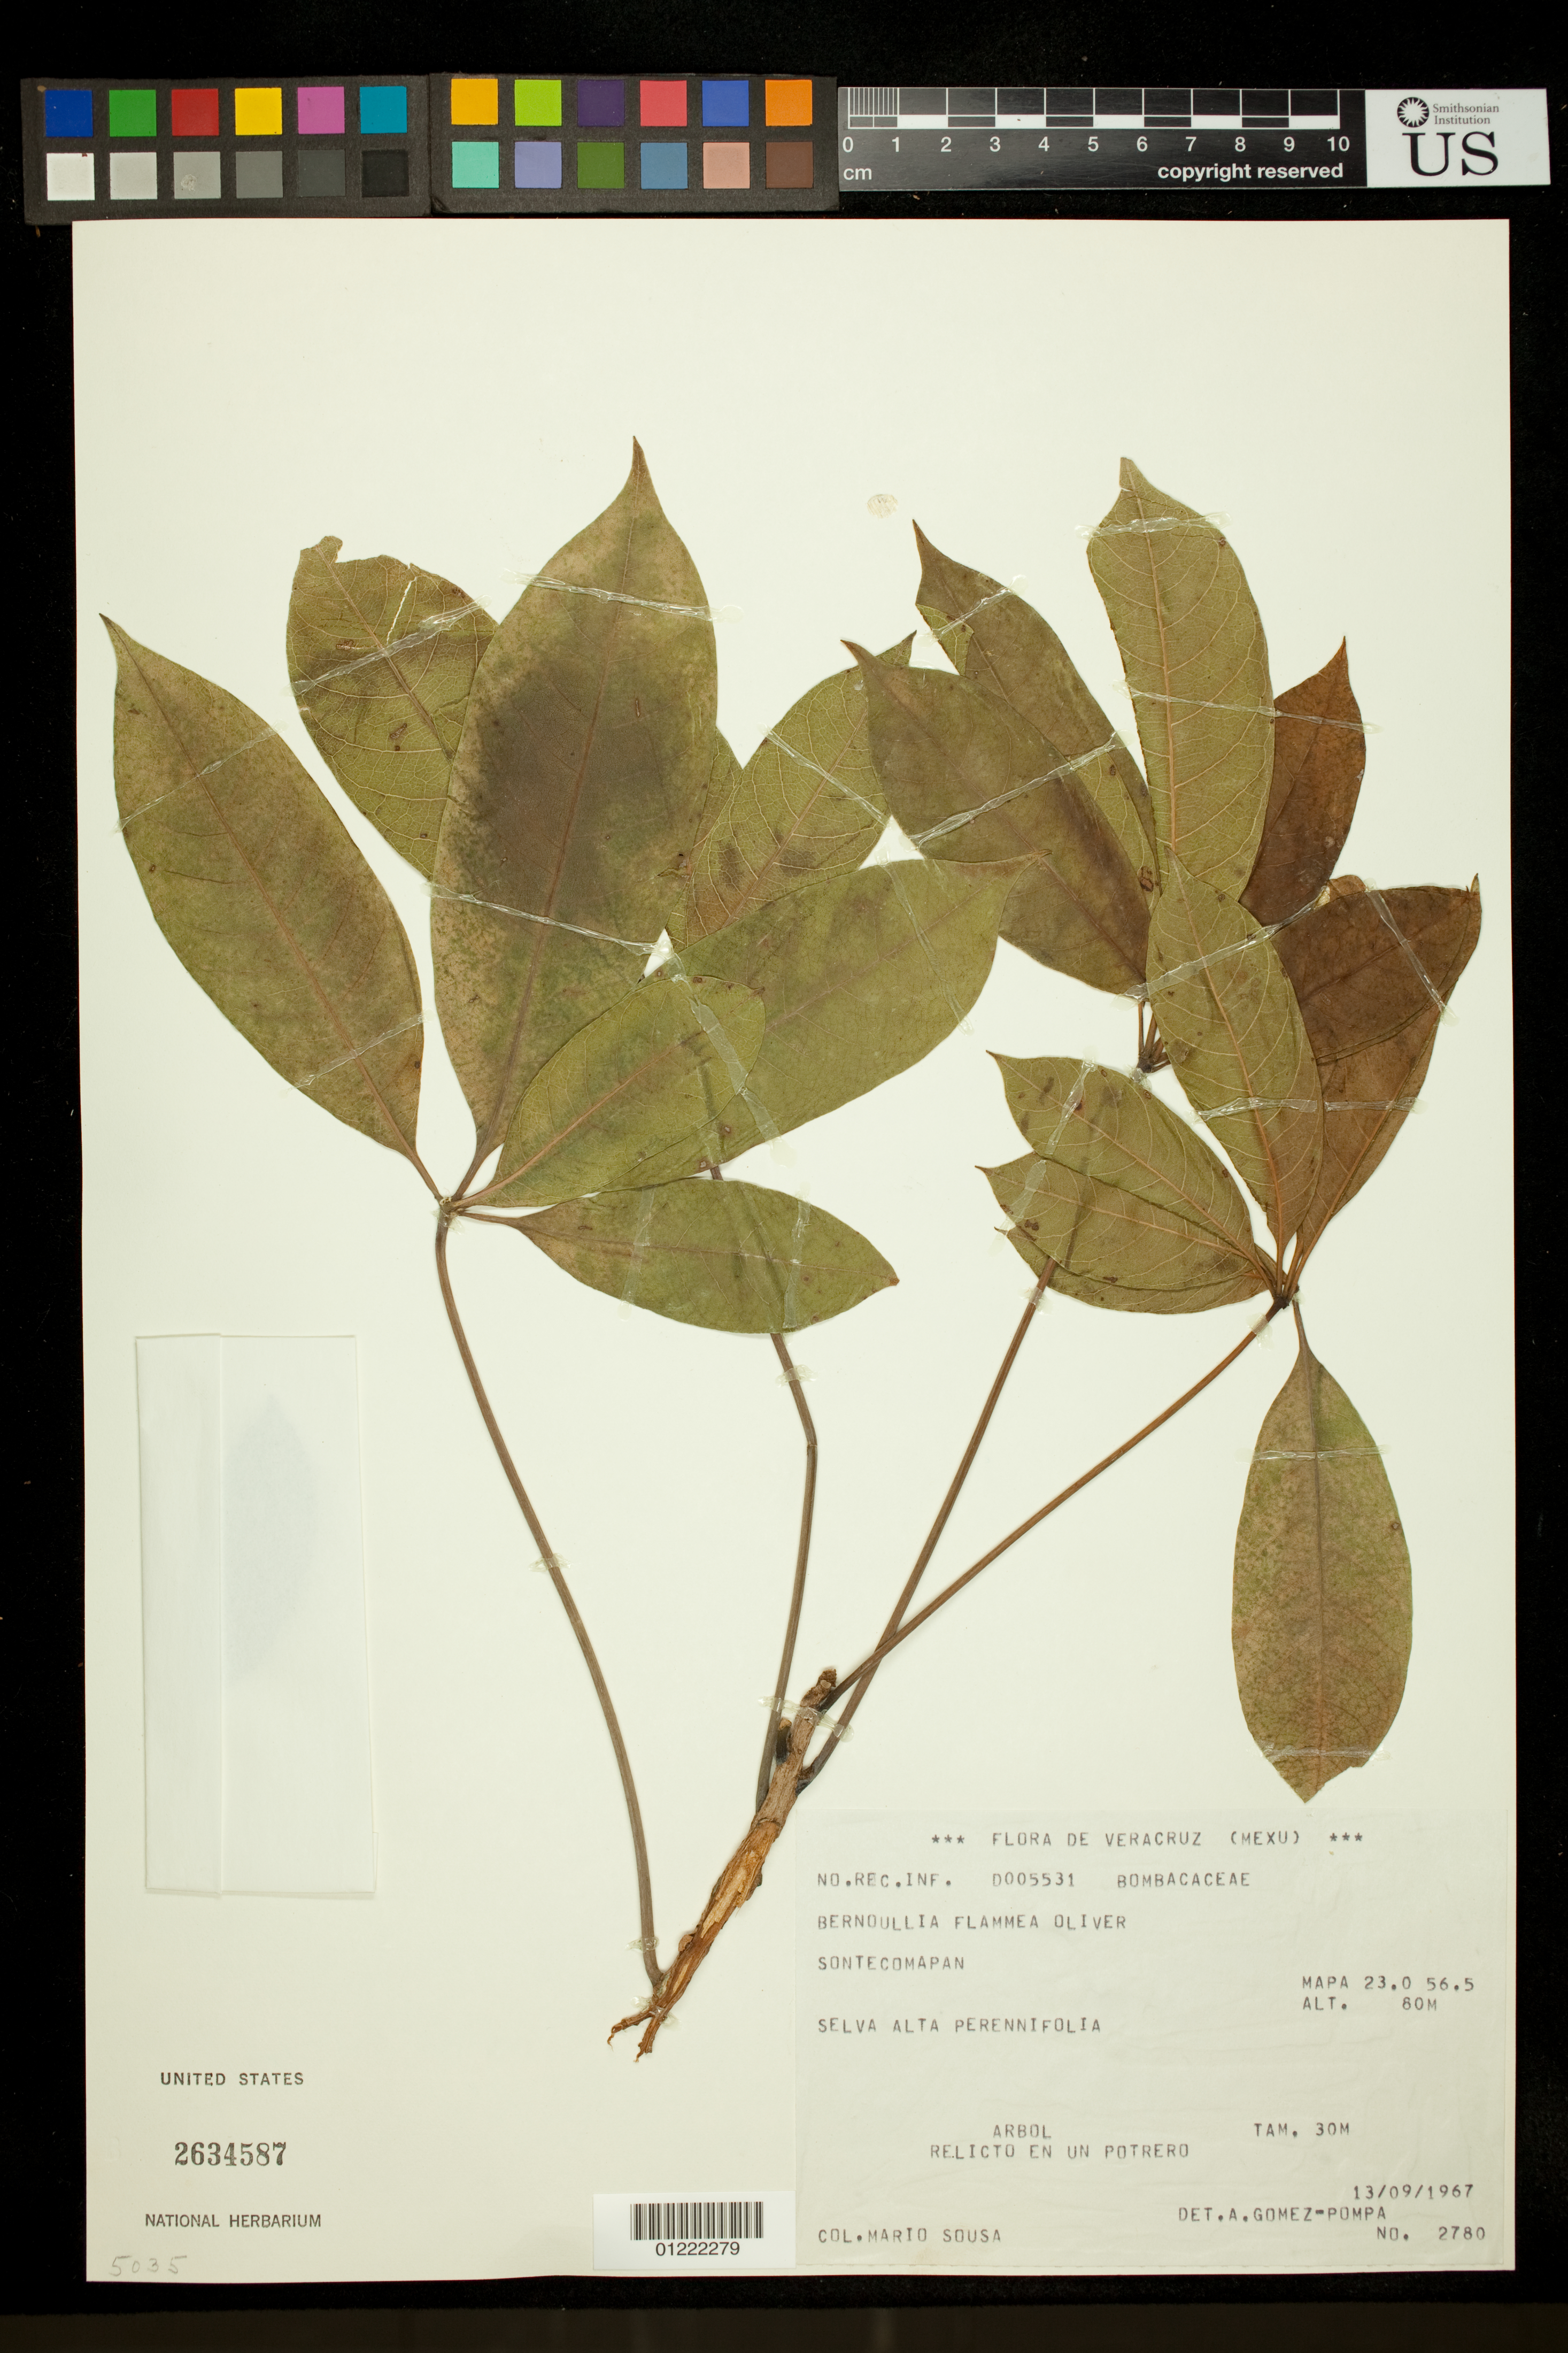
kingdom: Plantae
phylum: Tracheophyta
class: Magnoliopsida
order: Malvales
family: Malvaceae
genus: Bernoullia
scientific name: Bernoullia flammea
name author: Oliv.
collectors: M. Sousa Peña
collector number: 2780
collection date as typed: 9/13/1967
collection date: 1967-09-13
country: Mexico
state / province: Veracruz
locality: Sontecomapan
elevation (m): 80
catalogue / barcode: US 2634587